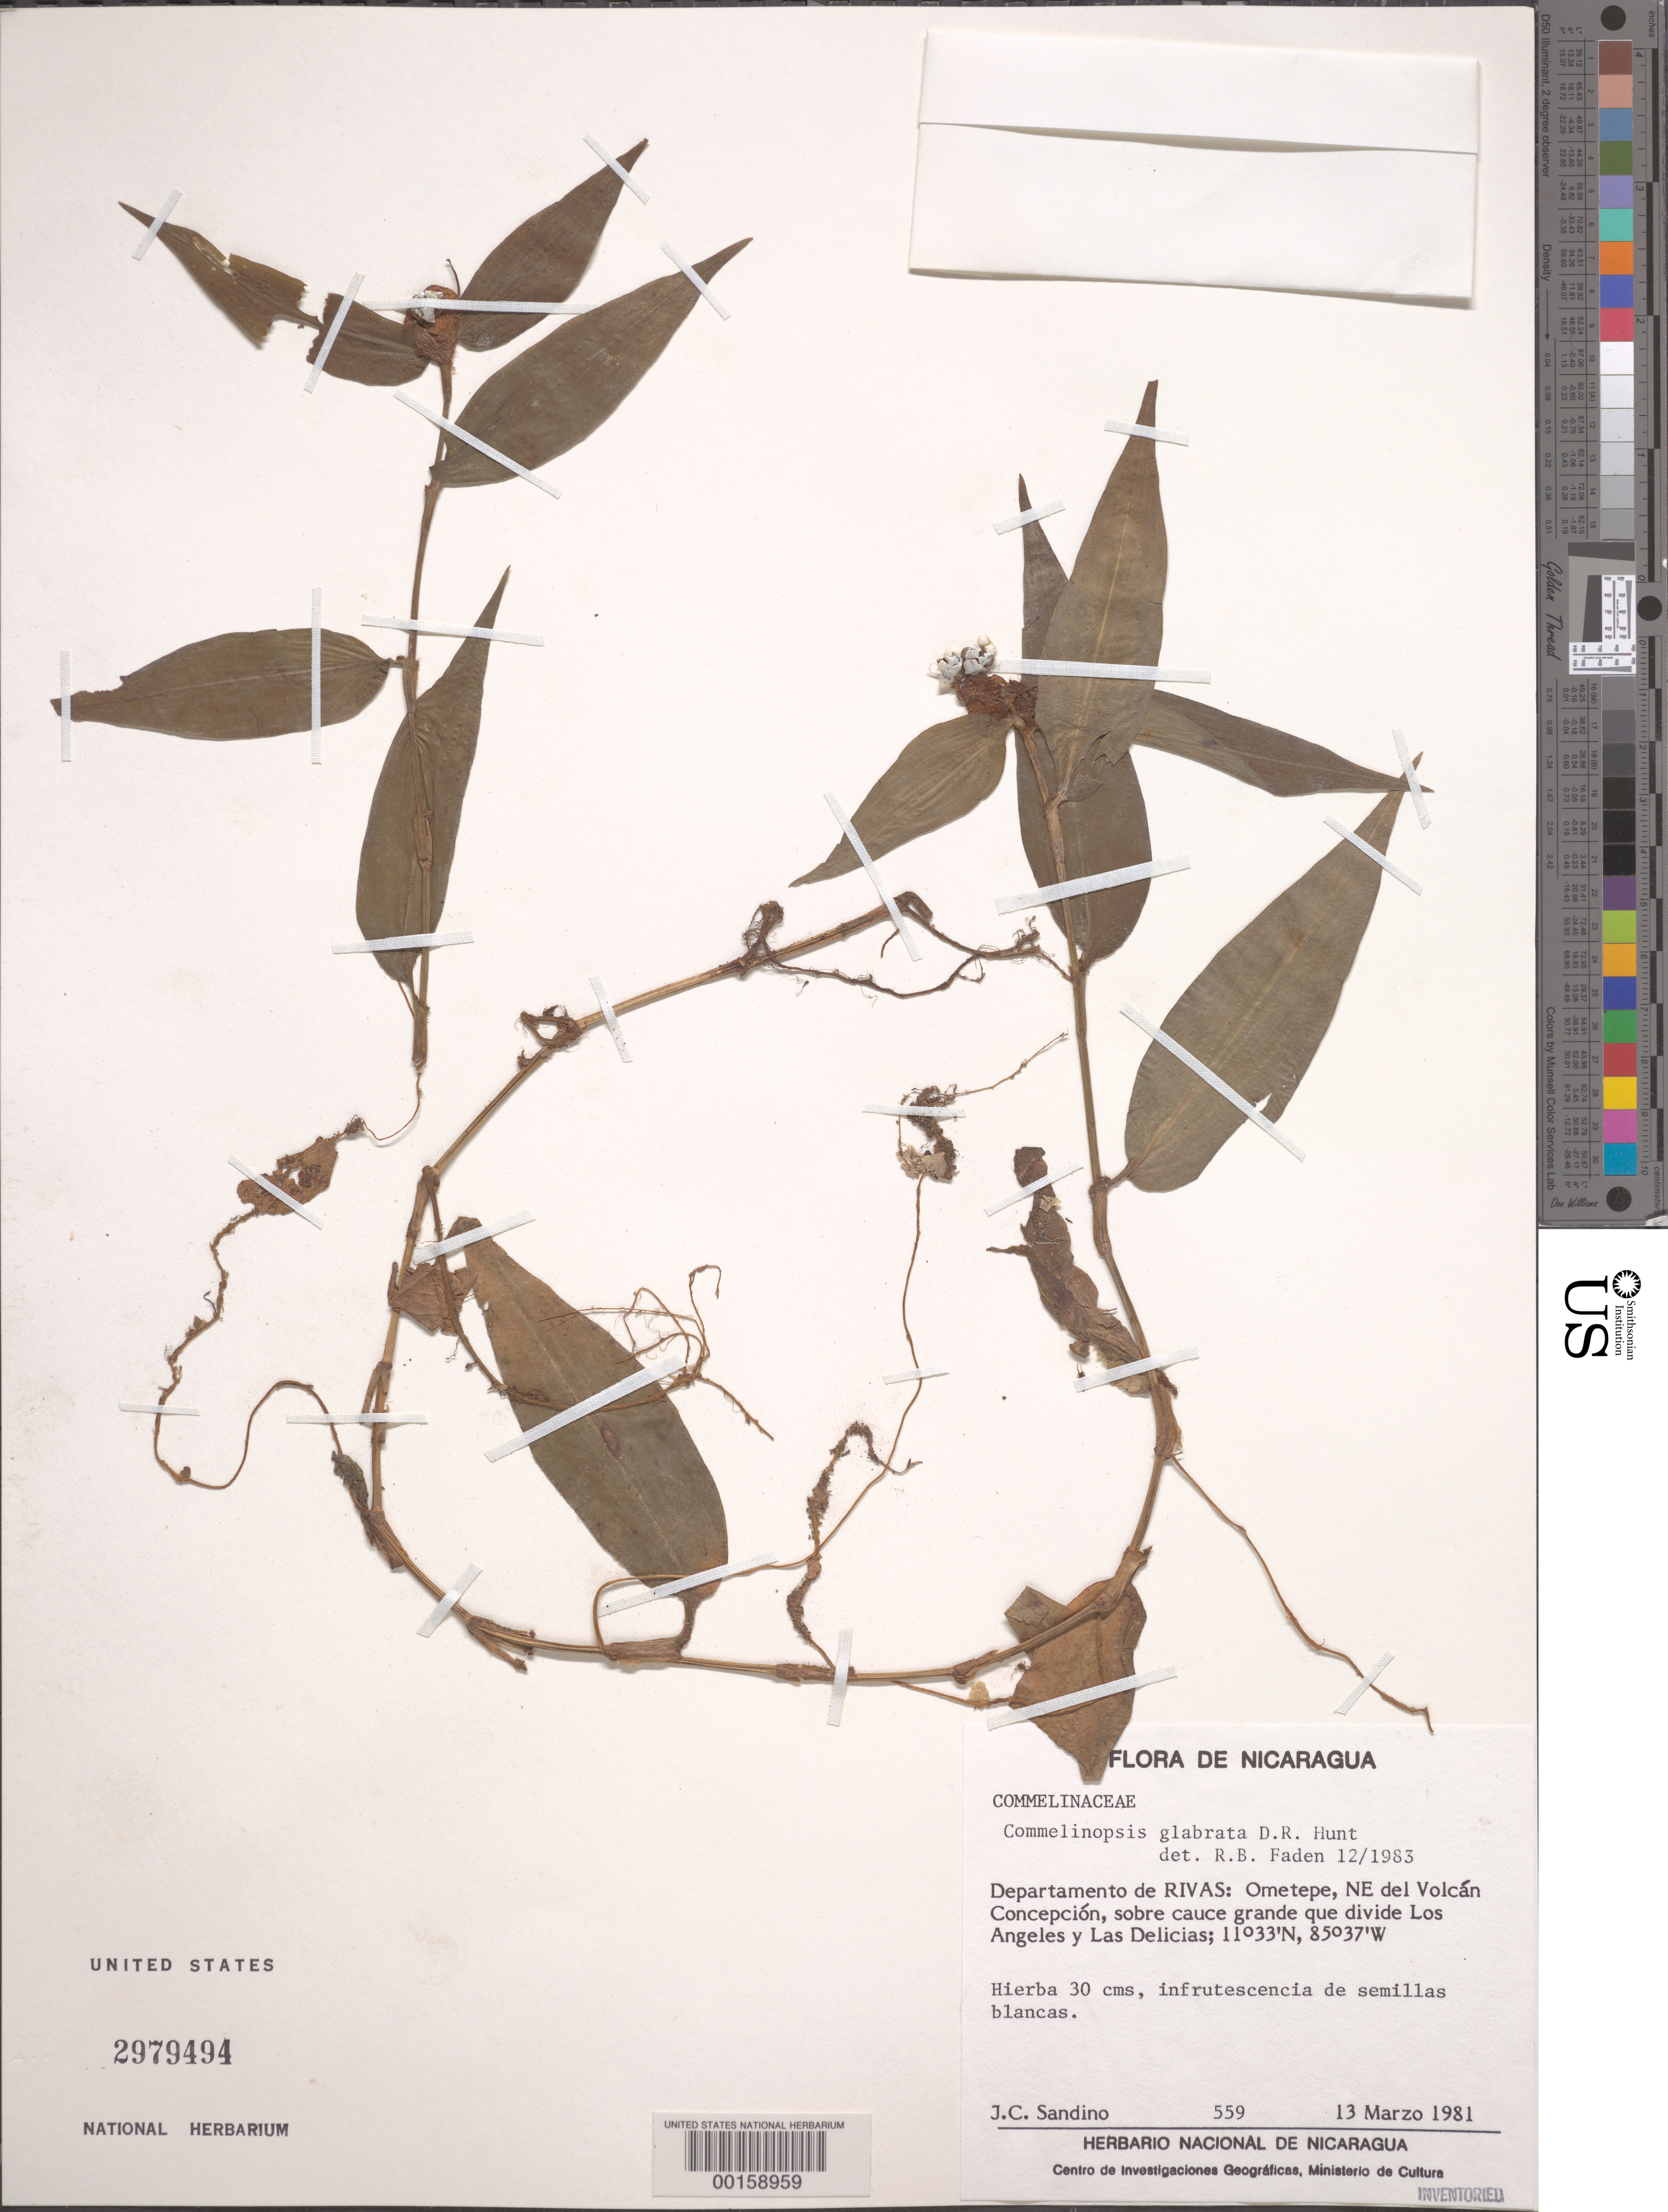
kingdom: Plantae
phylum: Tracheophyta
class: Liliopsida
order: Commelinales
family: Commelinaceae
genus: Commelina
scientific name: Commelina rufipes var. glabrata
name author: (D.R. Hunt) Faden & D.R. Hunt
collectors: J. Sandino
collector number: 9559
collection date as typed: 13 Mar 1981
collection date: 1981-03-13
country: Nicaragua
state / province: Rivas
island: Isla de Ometepe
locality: Ometepe, ne of volcan conception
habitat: Above stream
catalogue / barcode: US 2979494